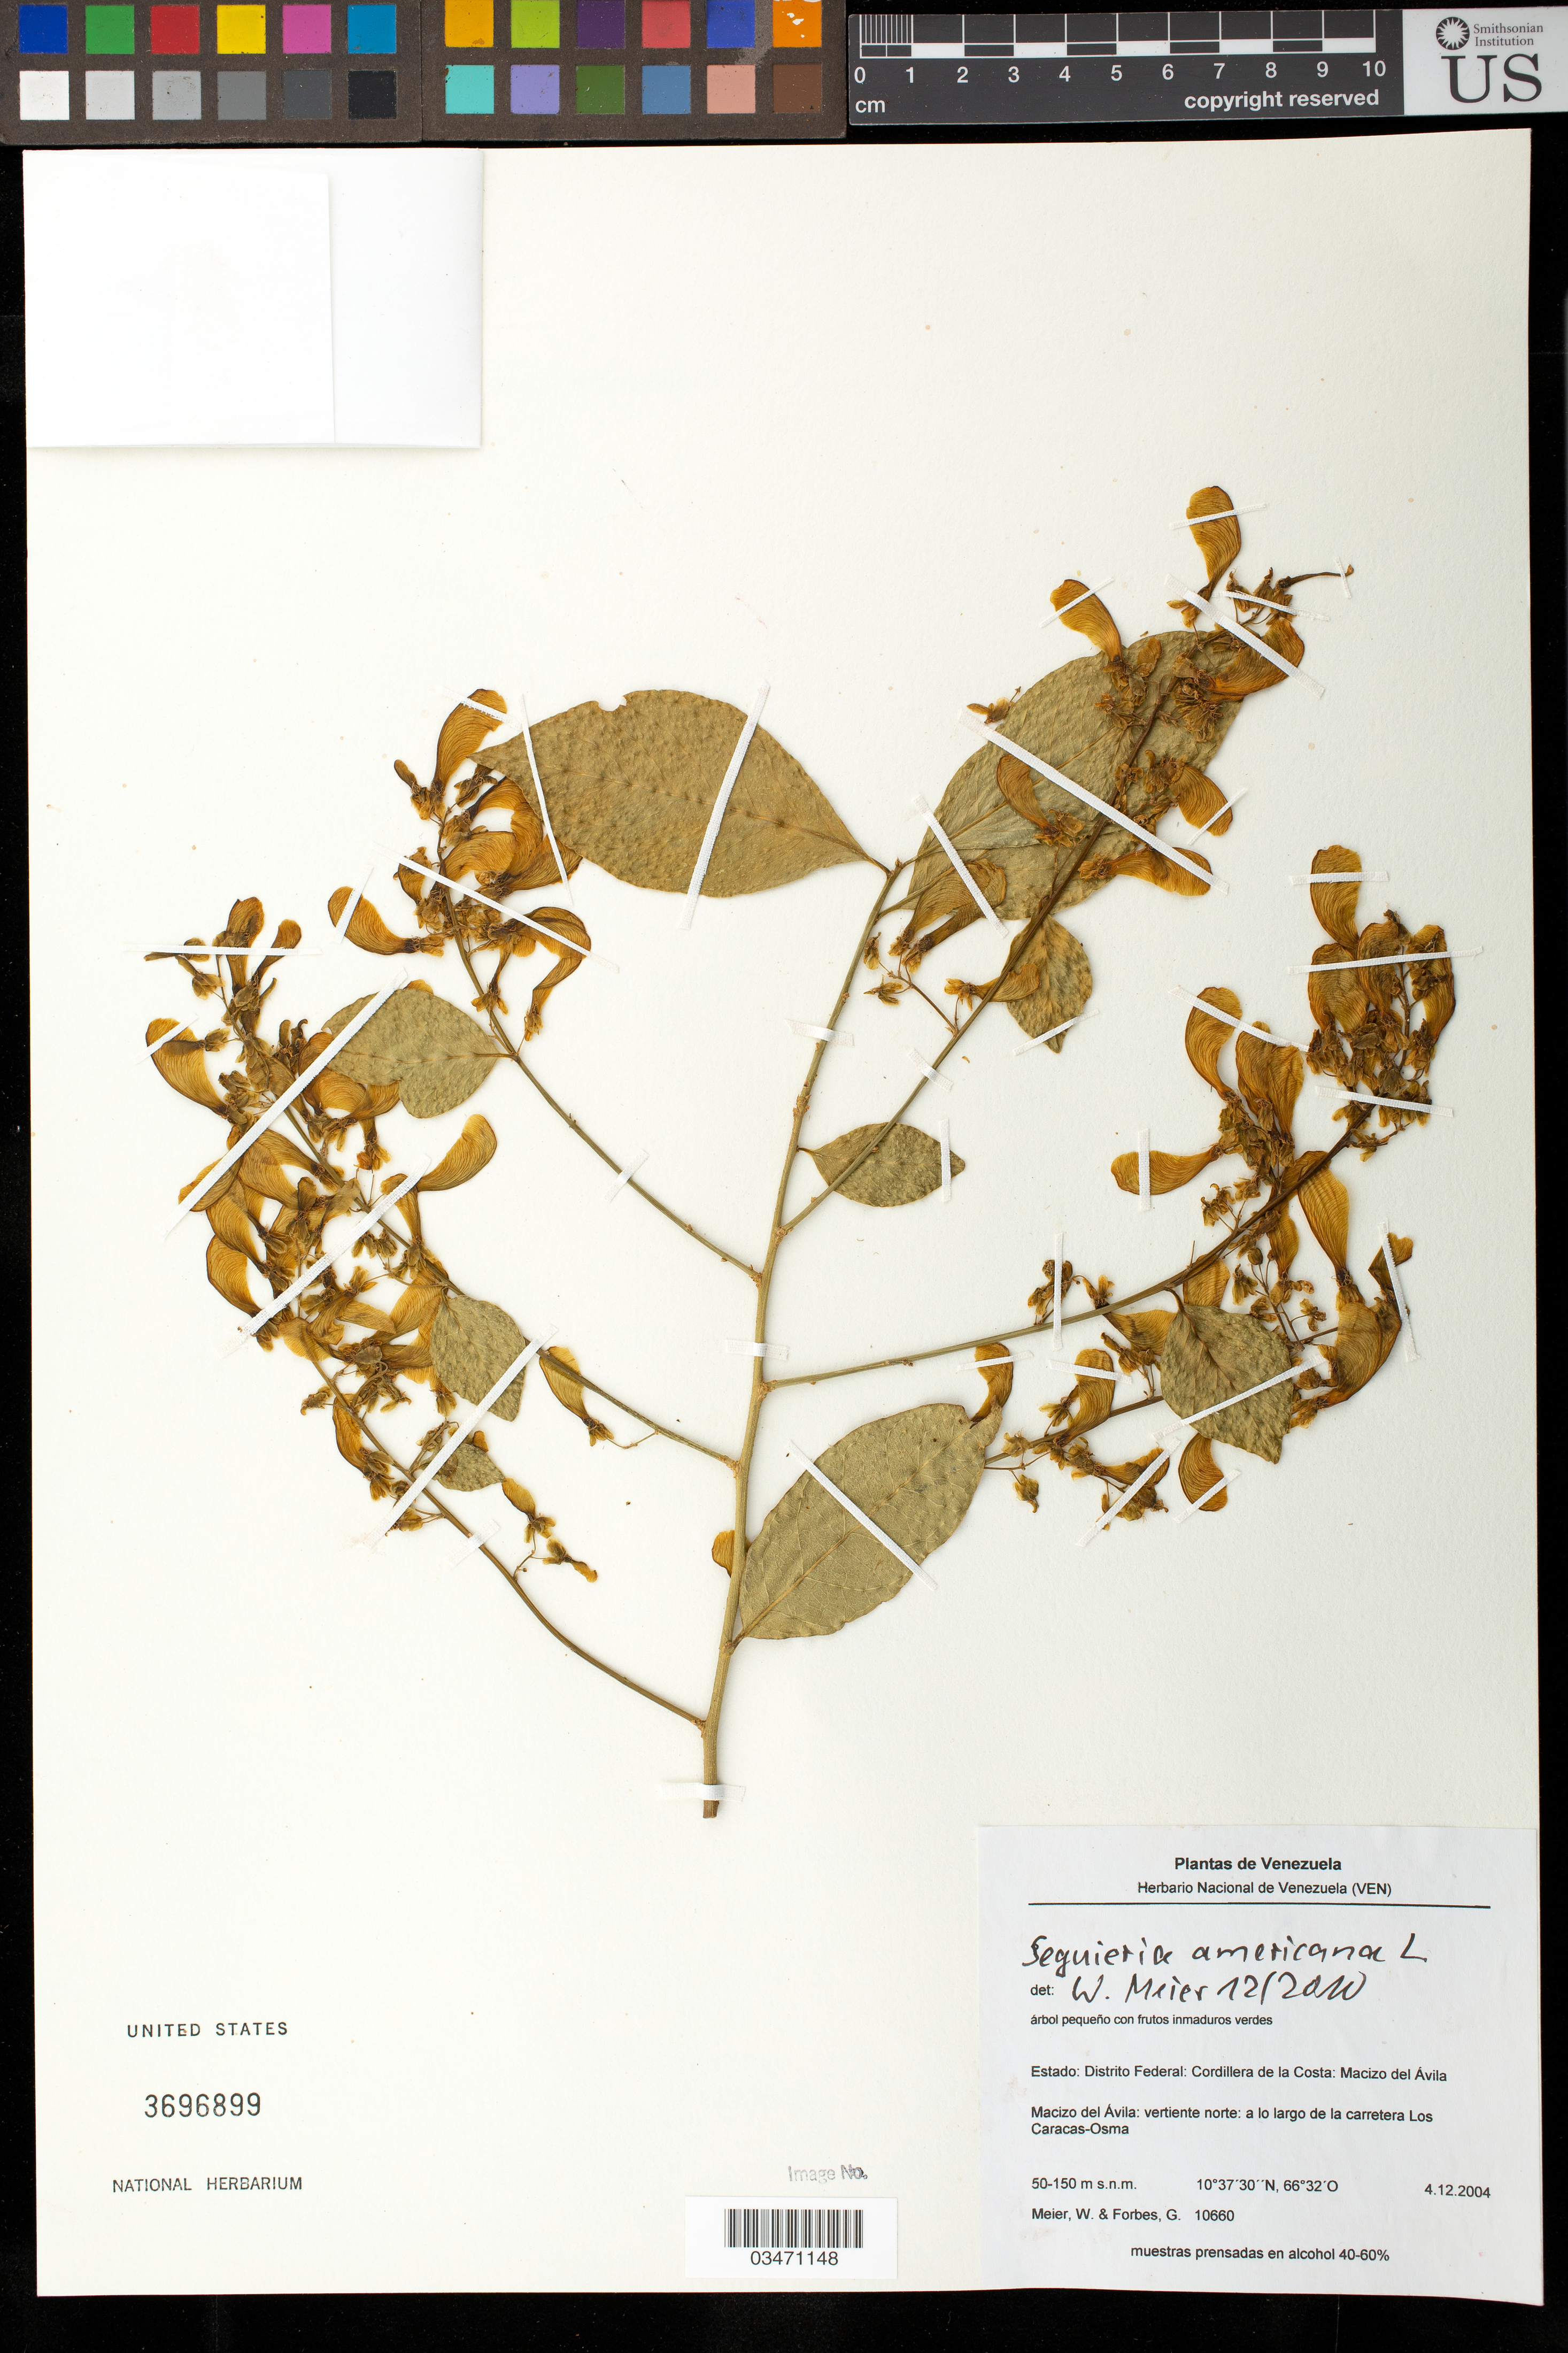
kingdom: Plantae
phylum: Tracheophyta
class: Magnoliopsida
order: Caryophyllales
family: Phytolaccaceae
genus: Seguieria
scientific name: Seguieria americana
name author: L.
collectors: W. Meier & G. Forbes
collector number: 10660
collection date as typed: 4.12.2004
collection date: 2004-12-04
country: Venezuela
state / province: Distrito Federal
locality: Cordillera de la Costa: Macizo del Avila, Macizo del Avila: vertiente norte: a lo largo de la carretera Los Caracas-Osma.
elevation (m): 50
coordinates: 10 37 30 N, 66 32 O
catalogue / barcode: US 3696899